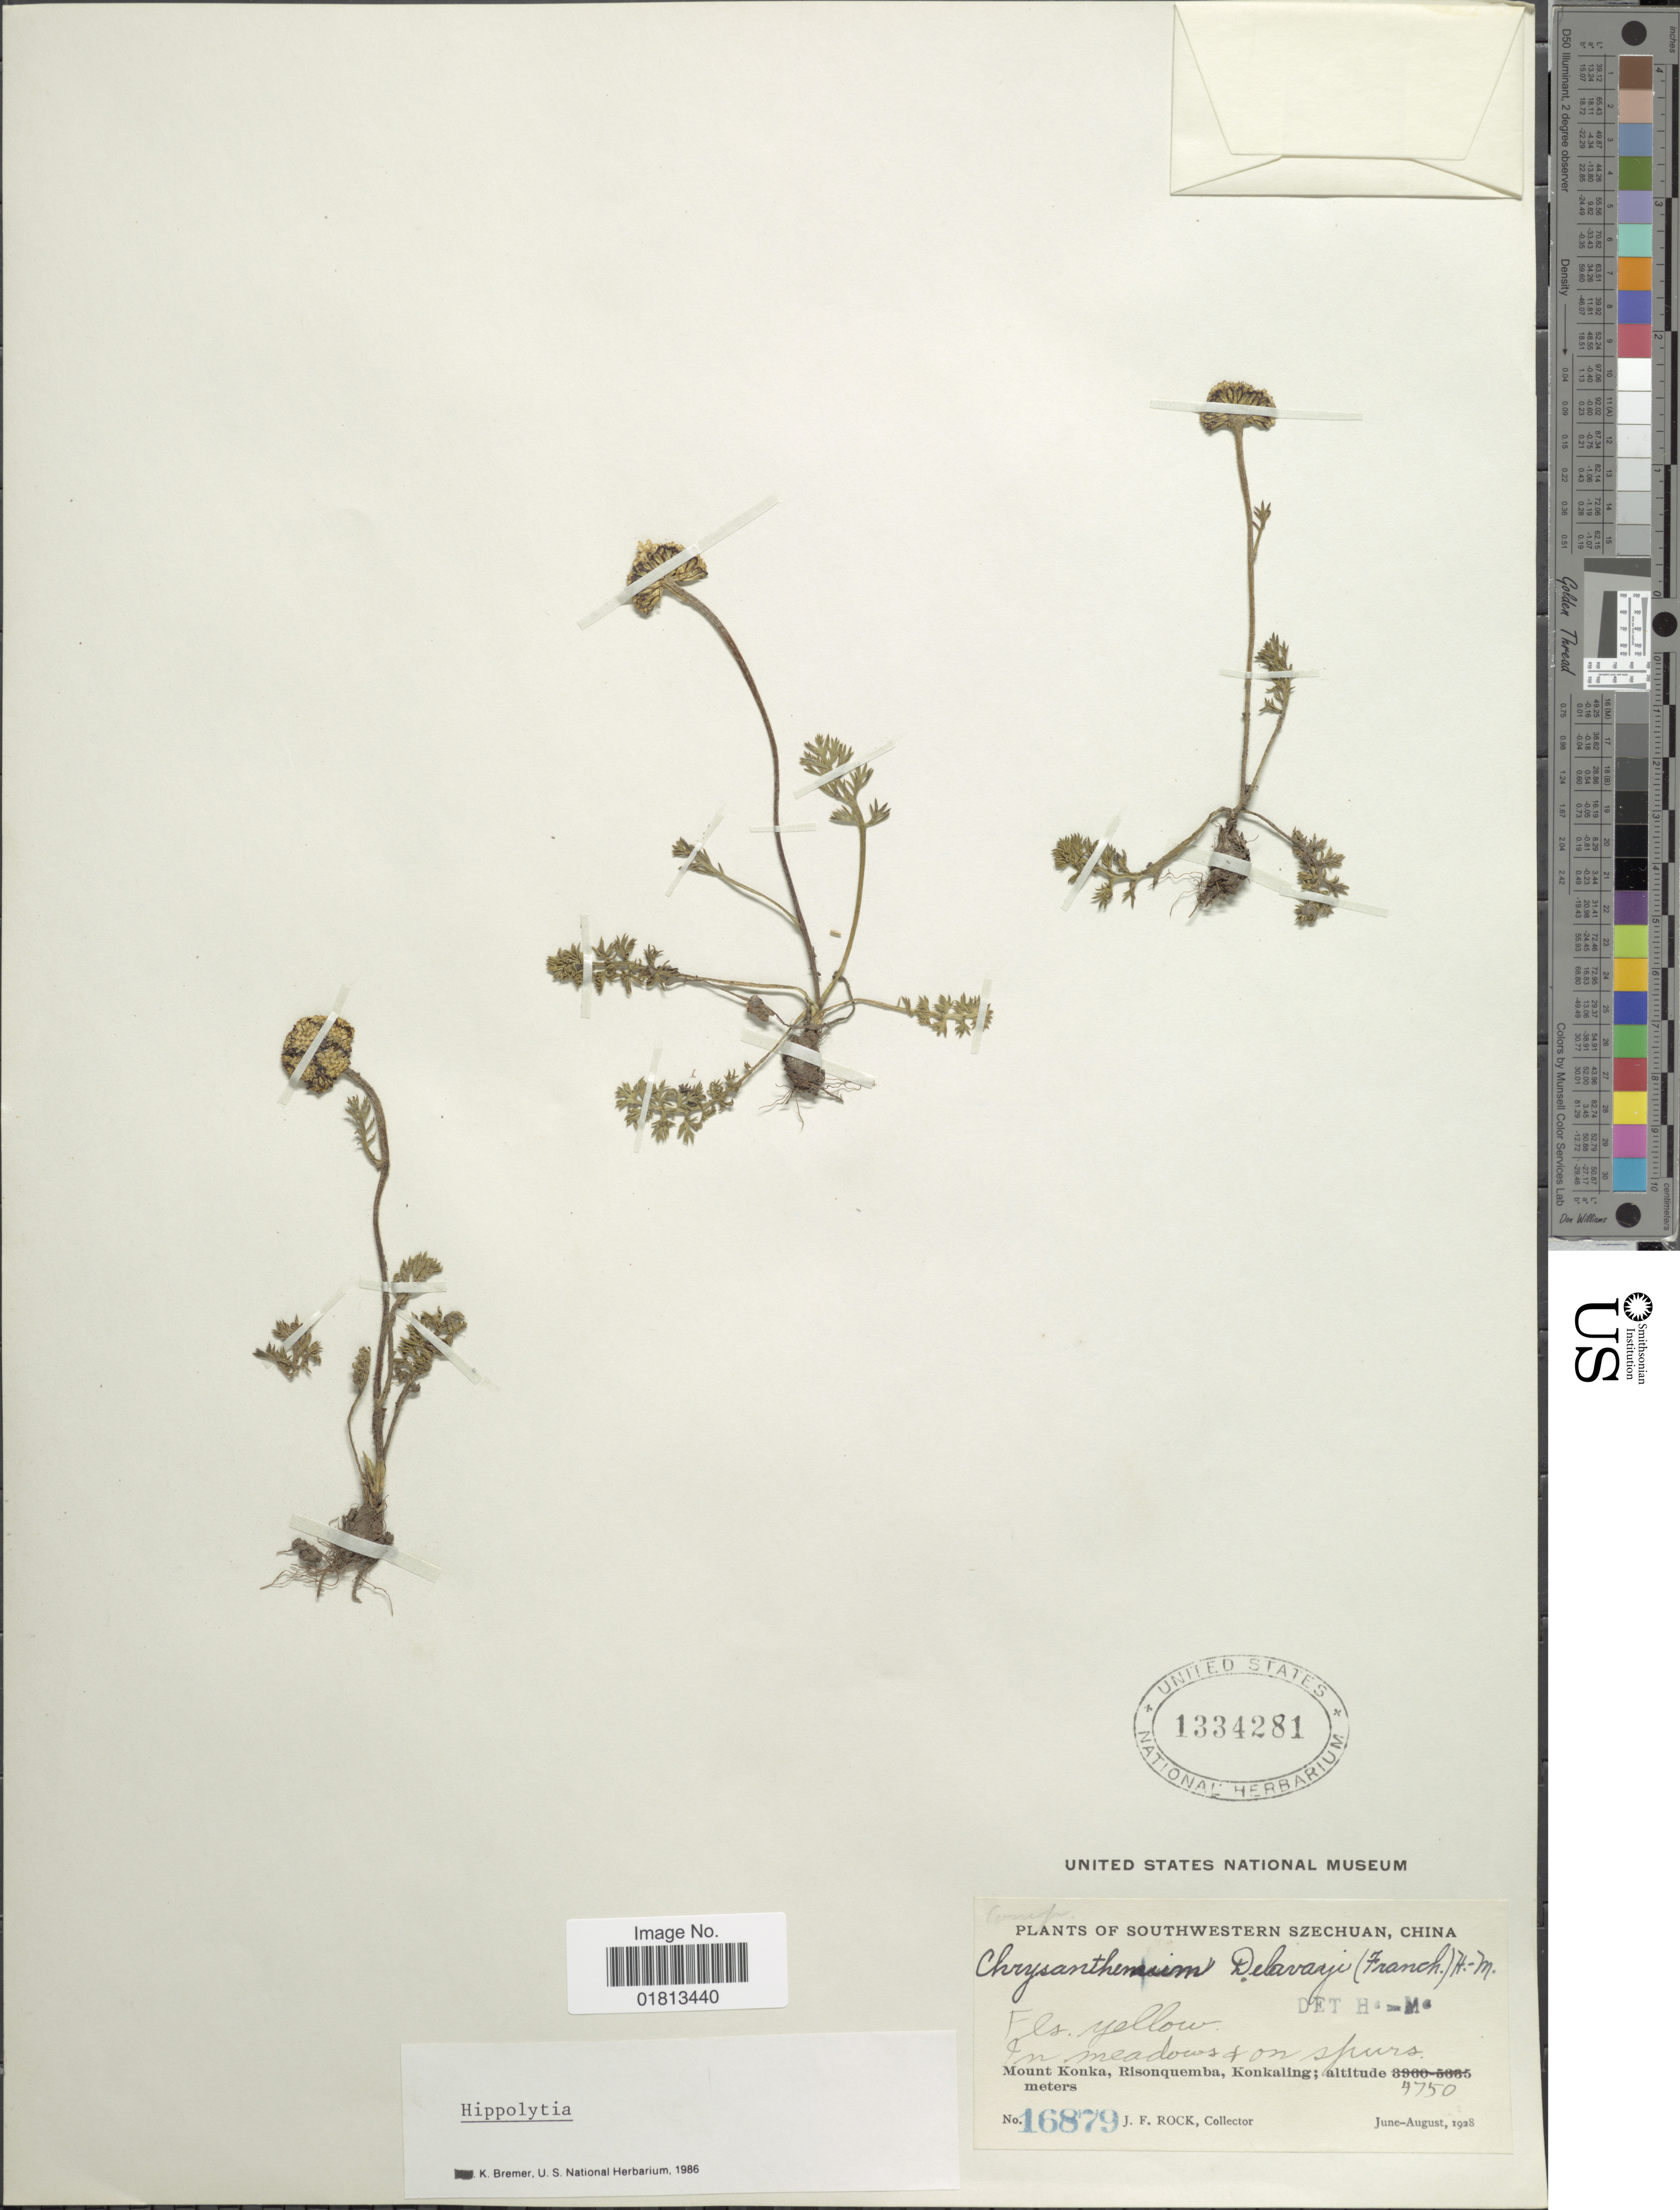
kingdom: Plantae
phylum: Tracheophyta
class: Magnoliopsida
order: Asterales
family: Asteraceae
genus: Hippolytia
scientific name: Hippolytia delavayi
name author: Franch.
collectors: J. Rock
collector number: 16879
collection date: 1928-06/1928-08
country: China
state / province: Sichuan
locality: Southwestern Szechuan, China, Mount Konka, Risonquemba, Konkaling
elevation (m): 4750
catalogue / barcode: US 1334281